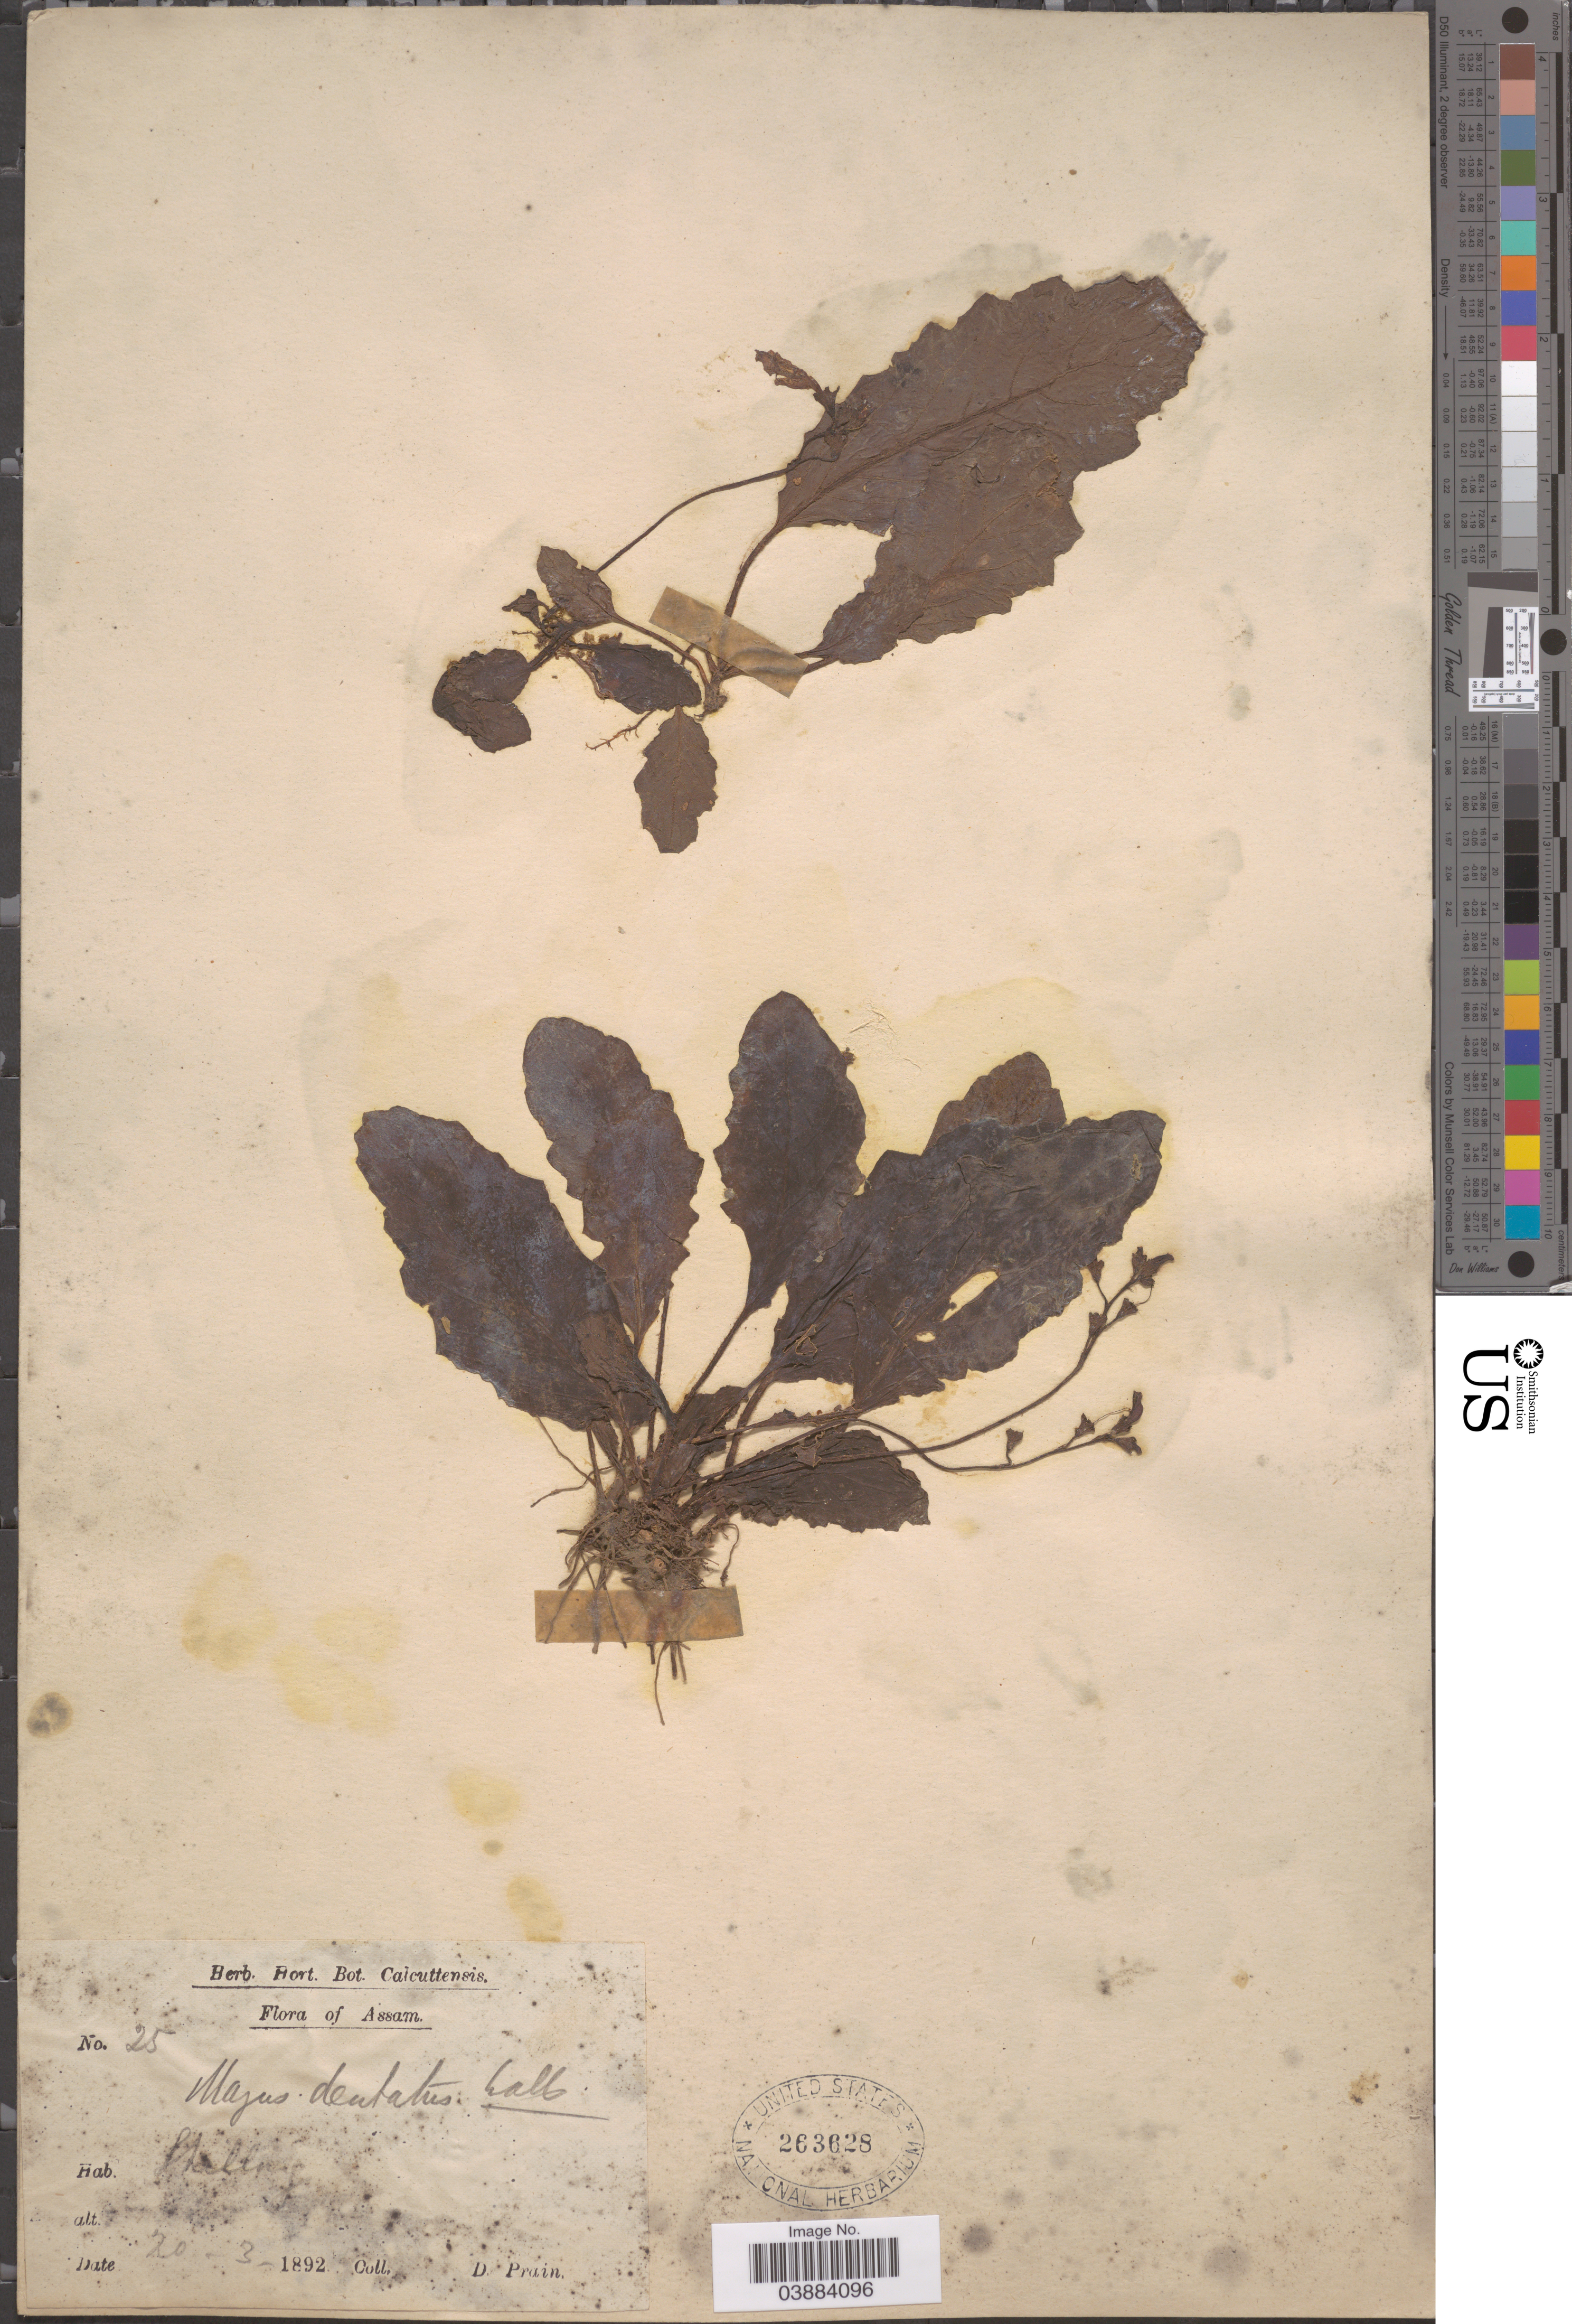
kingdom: Plantae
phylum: Tracheophyta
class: Magnoliopsida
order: Lamiales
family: Mazaceae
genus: Mazus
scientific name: Mazus dentatus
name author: Wall.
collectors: D. Prain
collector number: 25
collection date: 1892-03-20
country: India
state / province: Meghalaya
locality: Shillong.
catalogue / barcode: US 263628